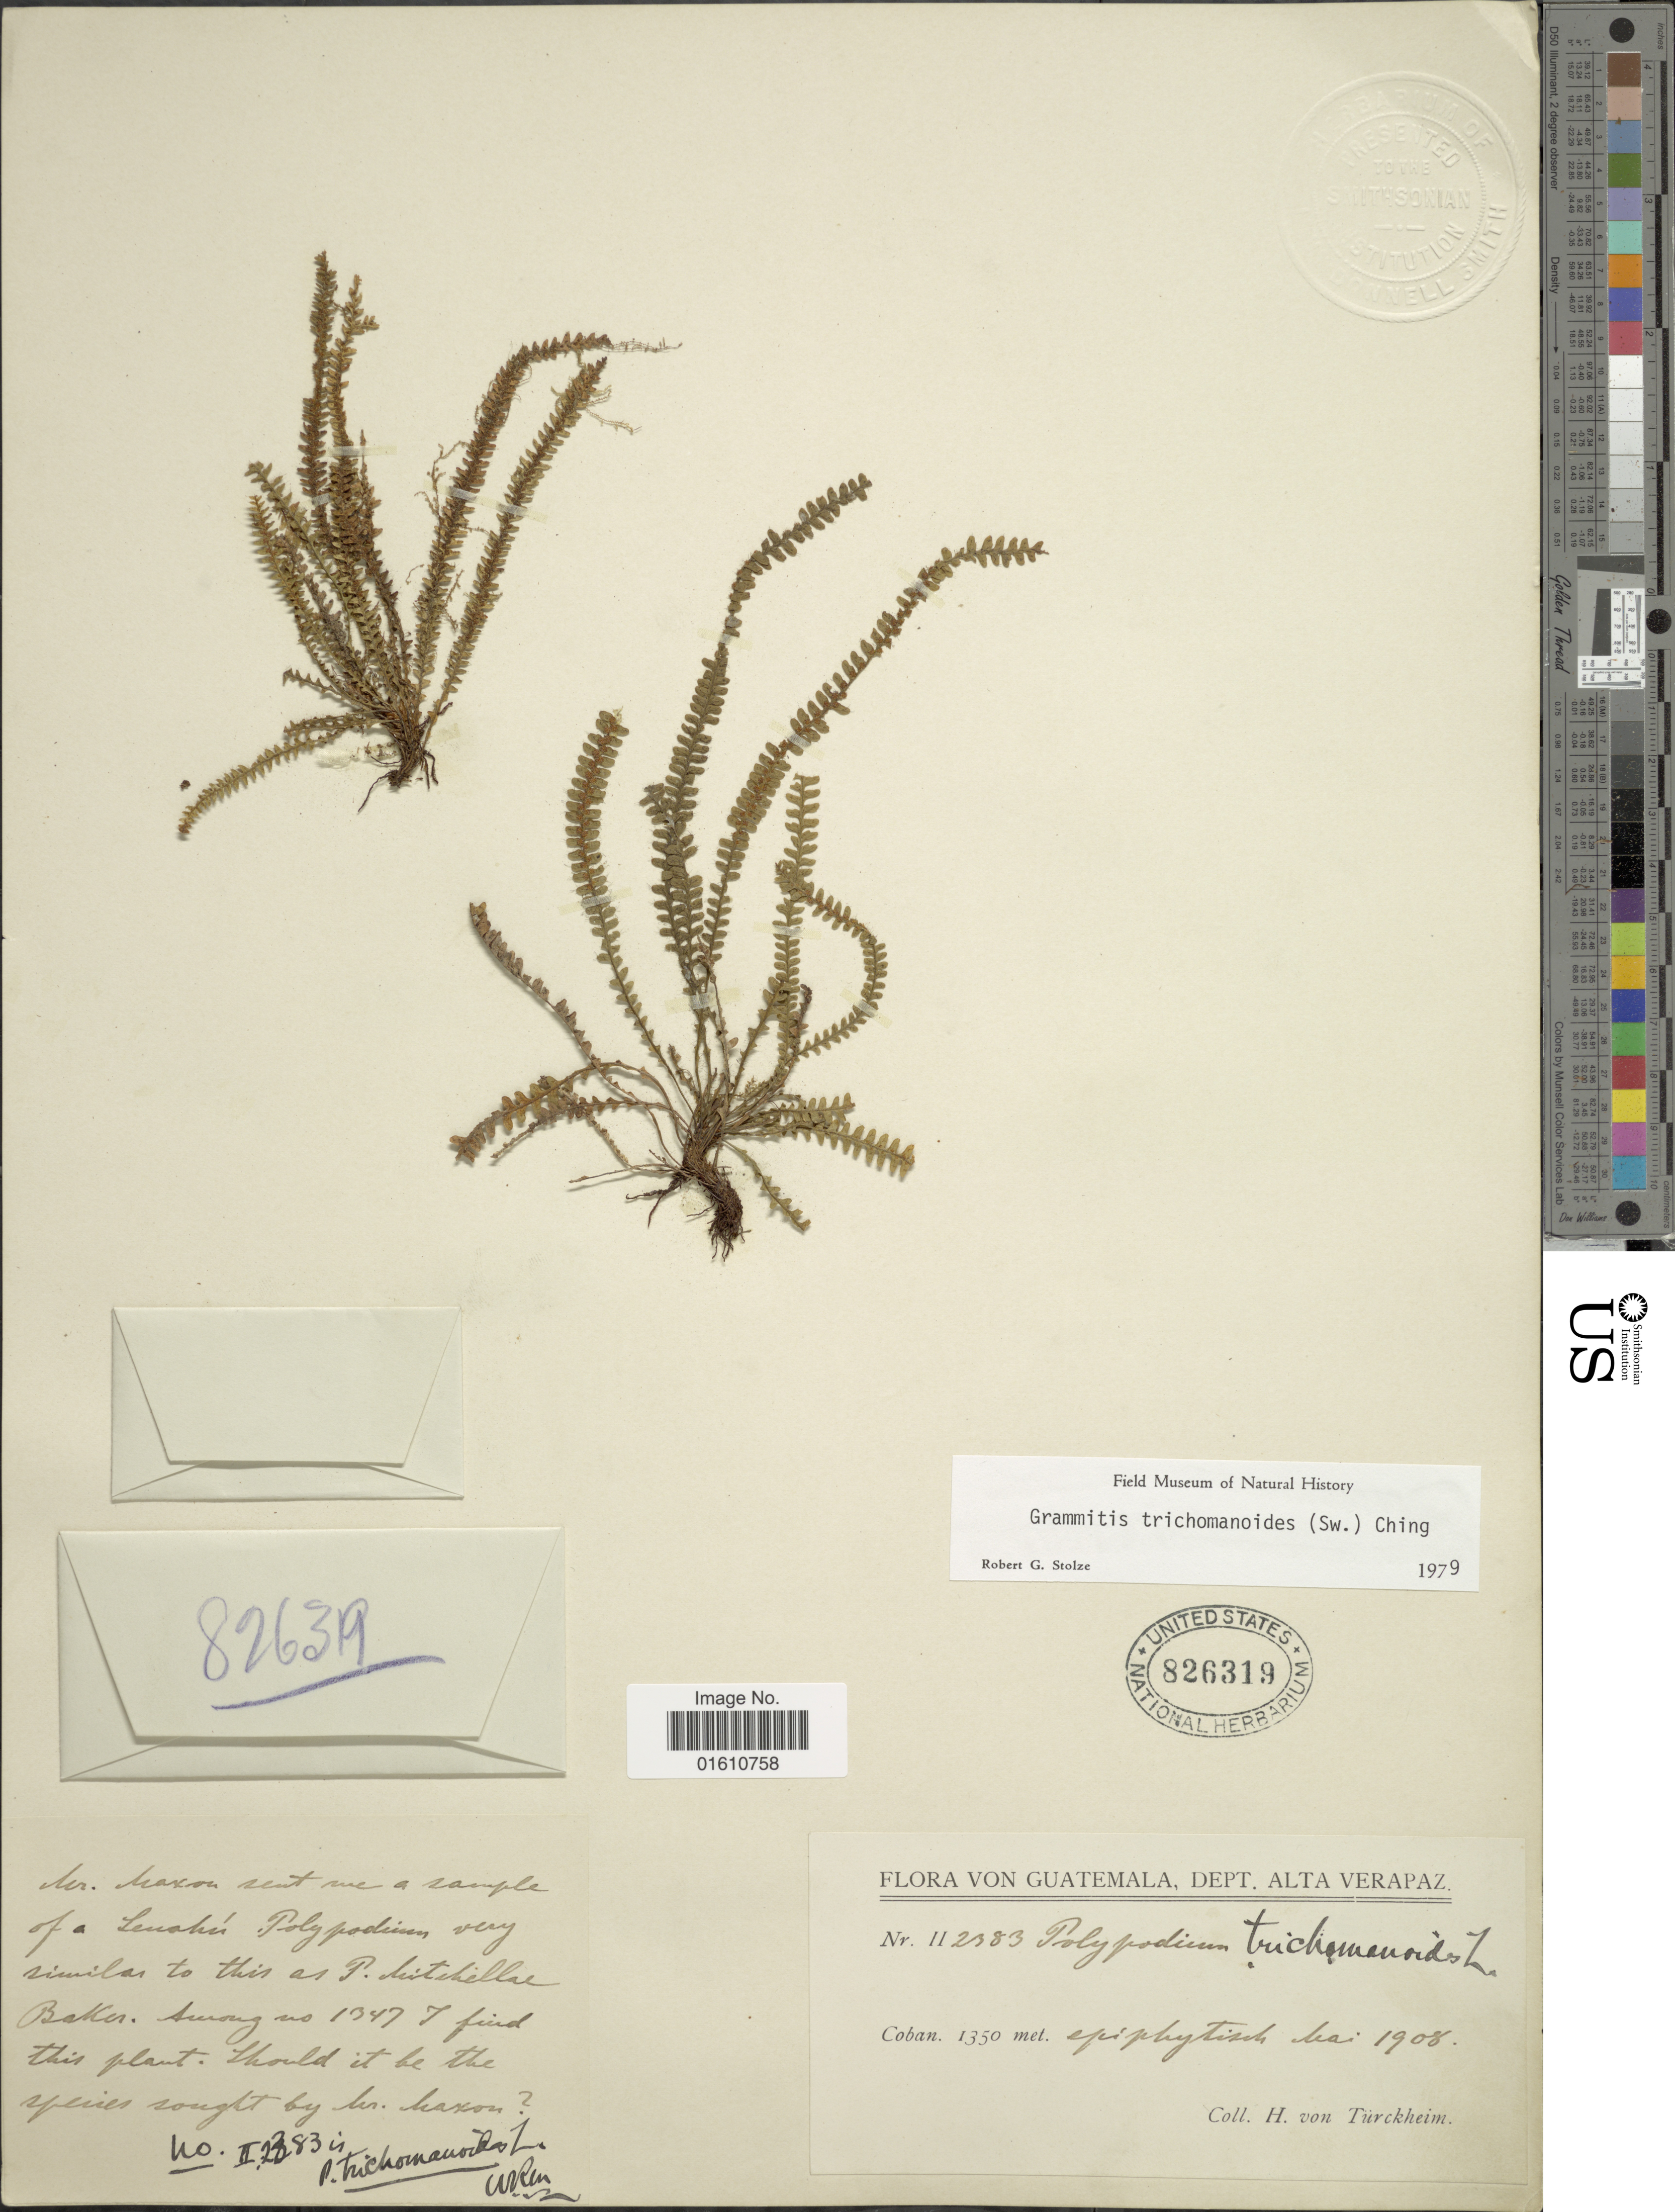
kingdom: Plantae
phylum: Tracheophyta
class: Polypodiopsida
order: Polypodiales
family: Polypodiaceae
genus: Moranopteris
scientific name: Moranopteris trichomanoides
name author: (Sw.) R. Y. Hirai & J. Prado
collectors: H. von Türckheim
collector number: II2383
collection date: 1908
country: Guatemala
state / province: Alta Verapaz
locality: Dept. Alta Verapaz, Coban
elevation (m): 1350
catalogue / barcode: US 826319